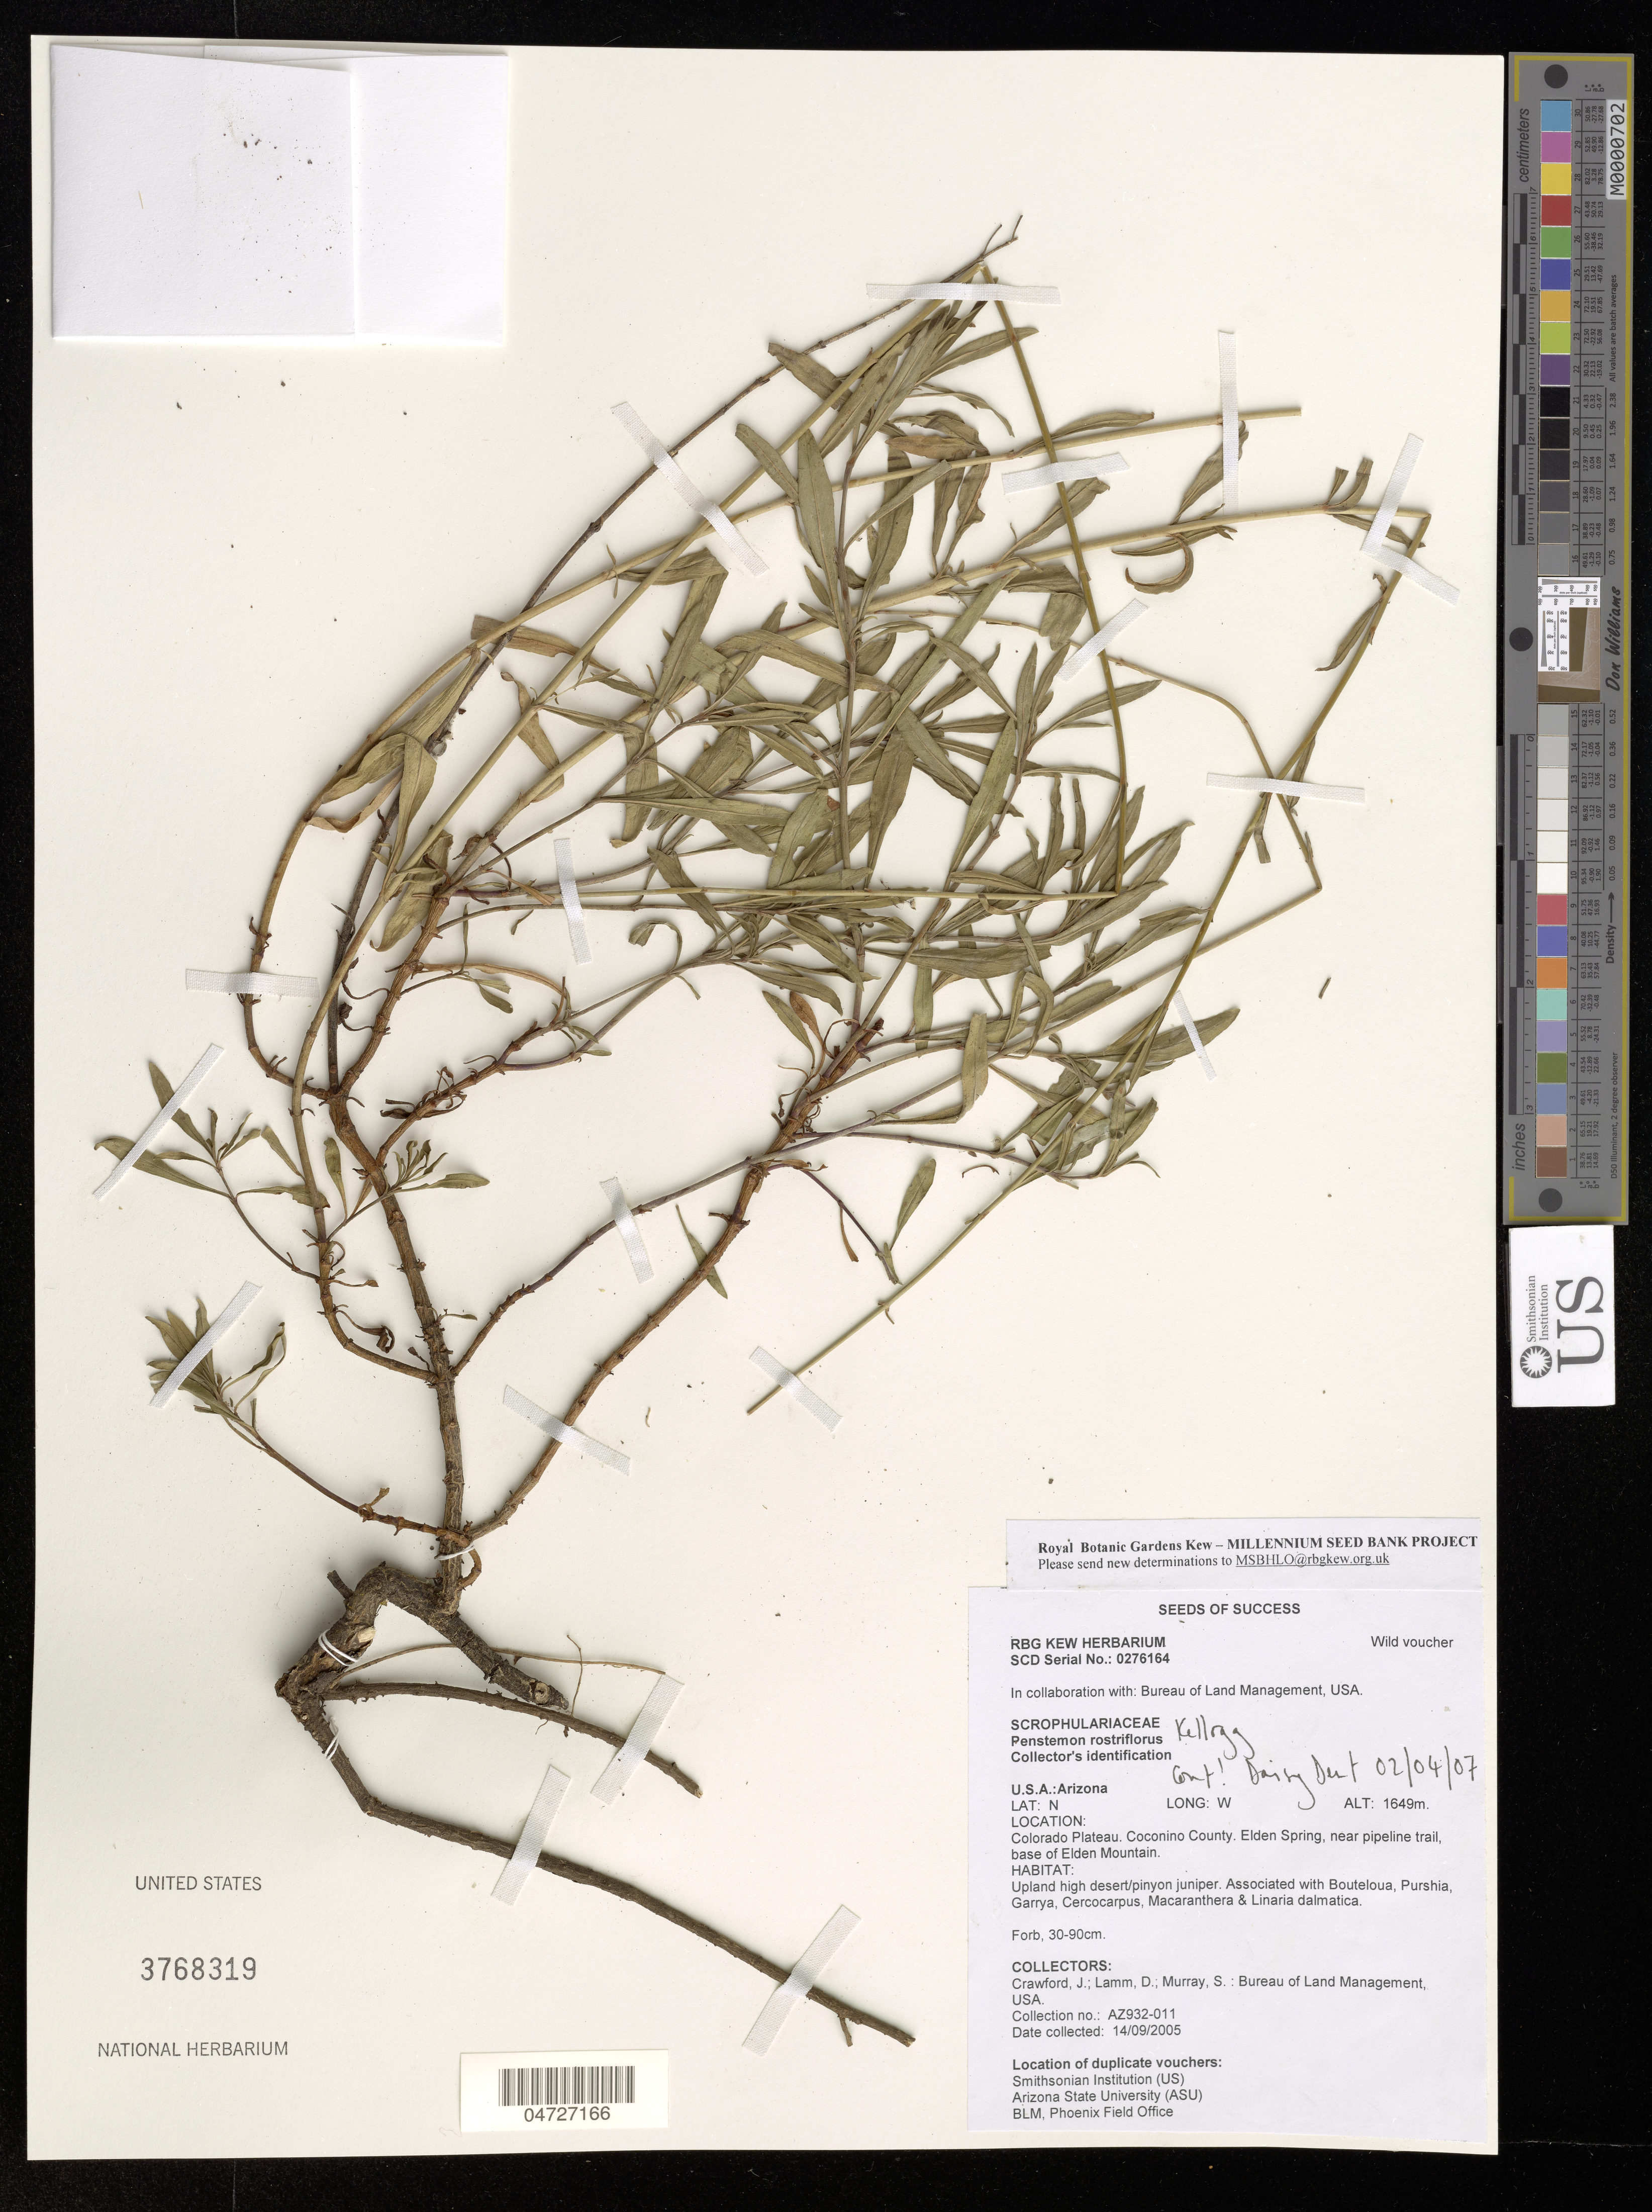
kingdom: Plantae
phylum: Tracheophyta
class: Magnoliopsida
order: Lamiales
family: Plantaginaceae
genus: Penstemon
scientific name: Penstemon rostriflorus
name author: Kellogg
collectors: J. Crawford, D. Lamm & S. Murray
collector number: AZ932-011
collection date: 2005-09-14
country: United States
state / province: Arizona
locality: Colorado Plateau. Coconino County. Elden Spring, near pipeline trail, base of Elden Mountain.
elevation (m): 1649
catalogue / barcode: US 3768319